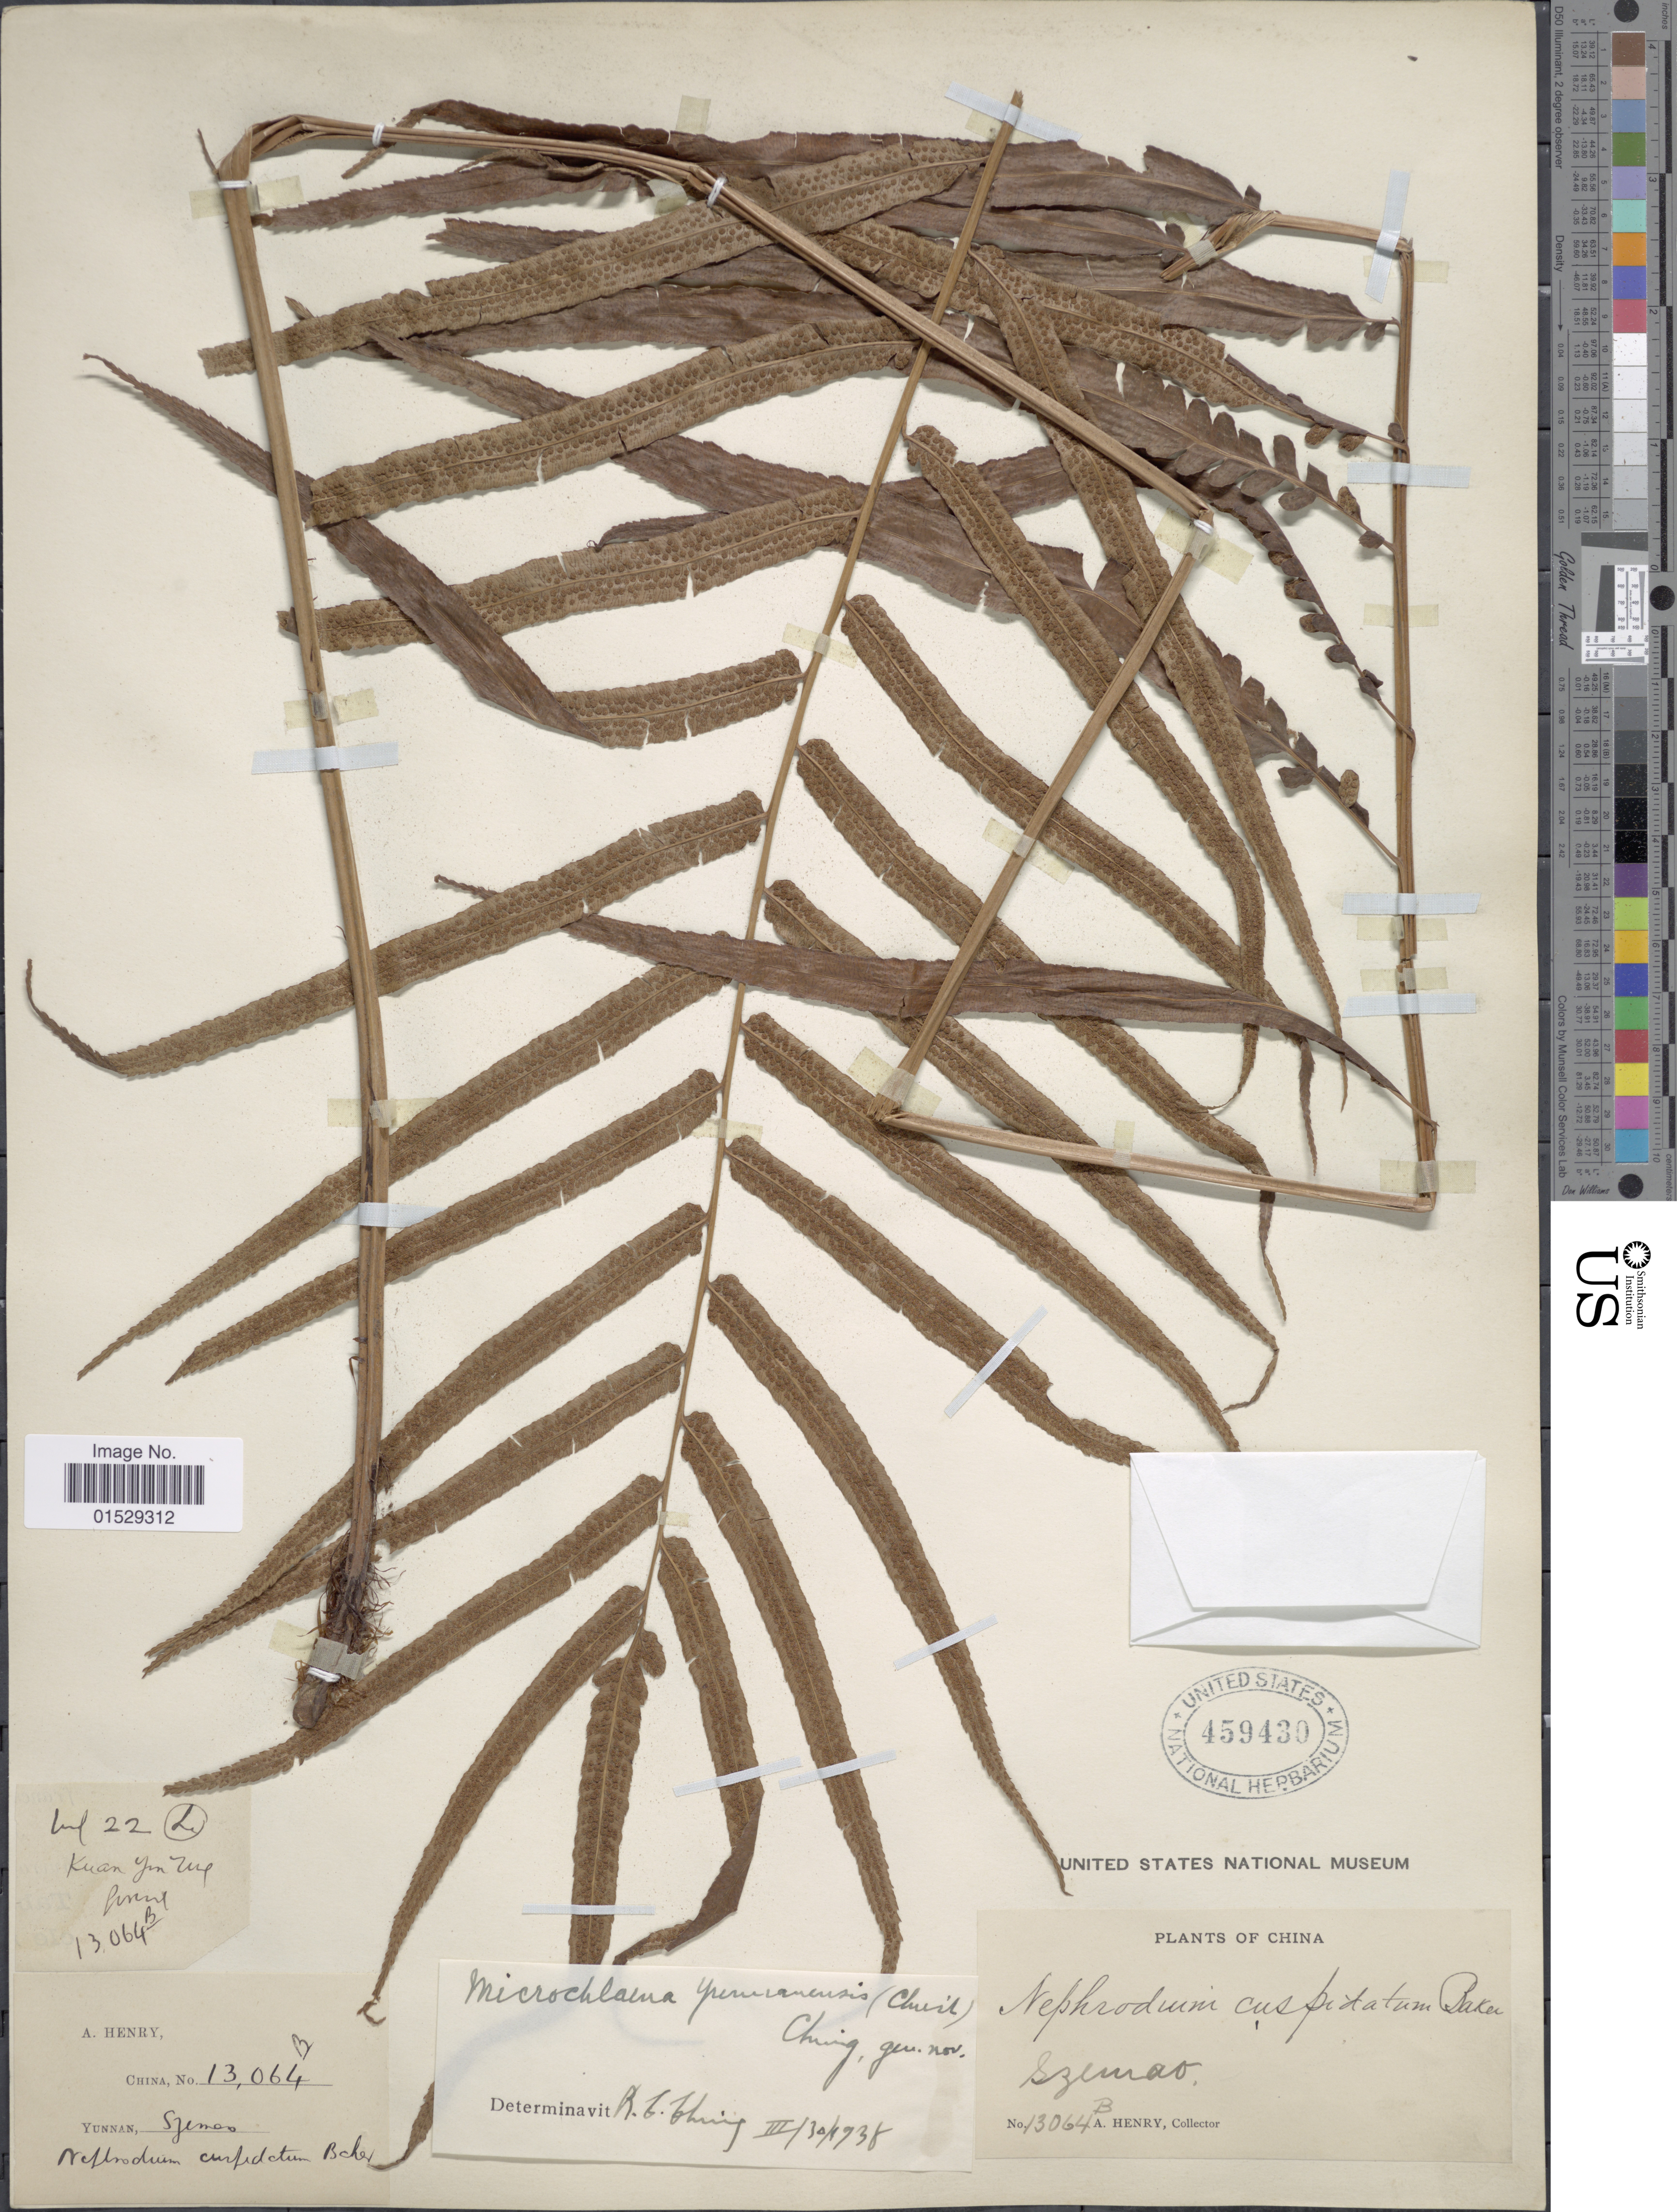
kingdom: Plantae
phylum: Tracheophyta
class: Polypodiopsida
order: Polypodiales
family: Athyriaceae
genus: Anisocampium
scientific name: Anisocampium cuspidatum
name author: (Mett. ex Bedd.) Yea C. Liu et al.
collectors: A. Henry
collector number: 13064 B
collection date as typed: Transcribed d/m/y: /7/22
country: China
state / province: Yunnan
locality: Szemao, Kuan Yen Zing. Li.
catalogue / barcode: US 459430